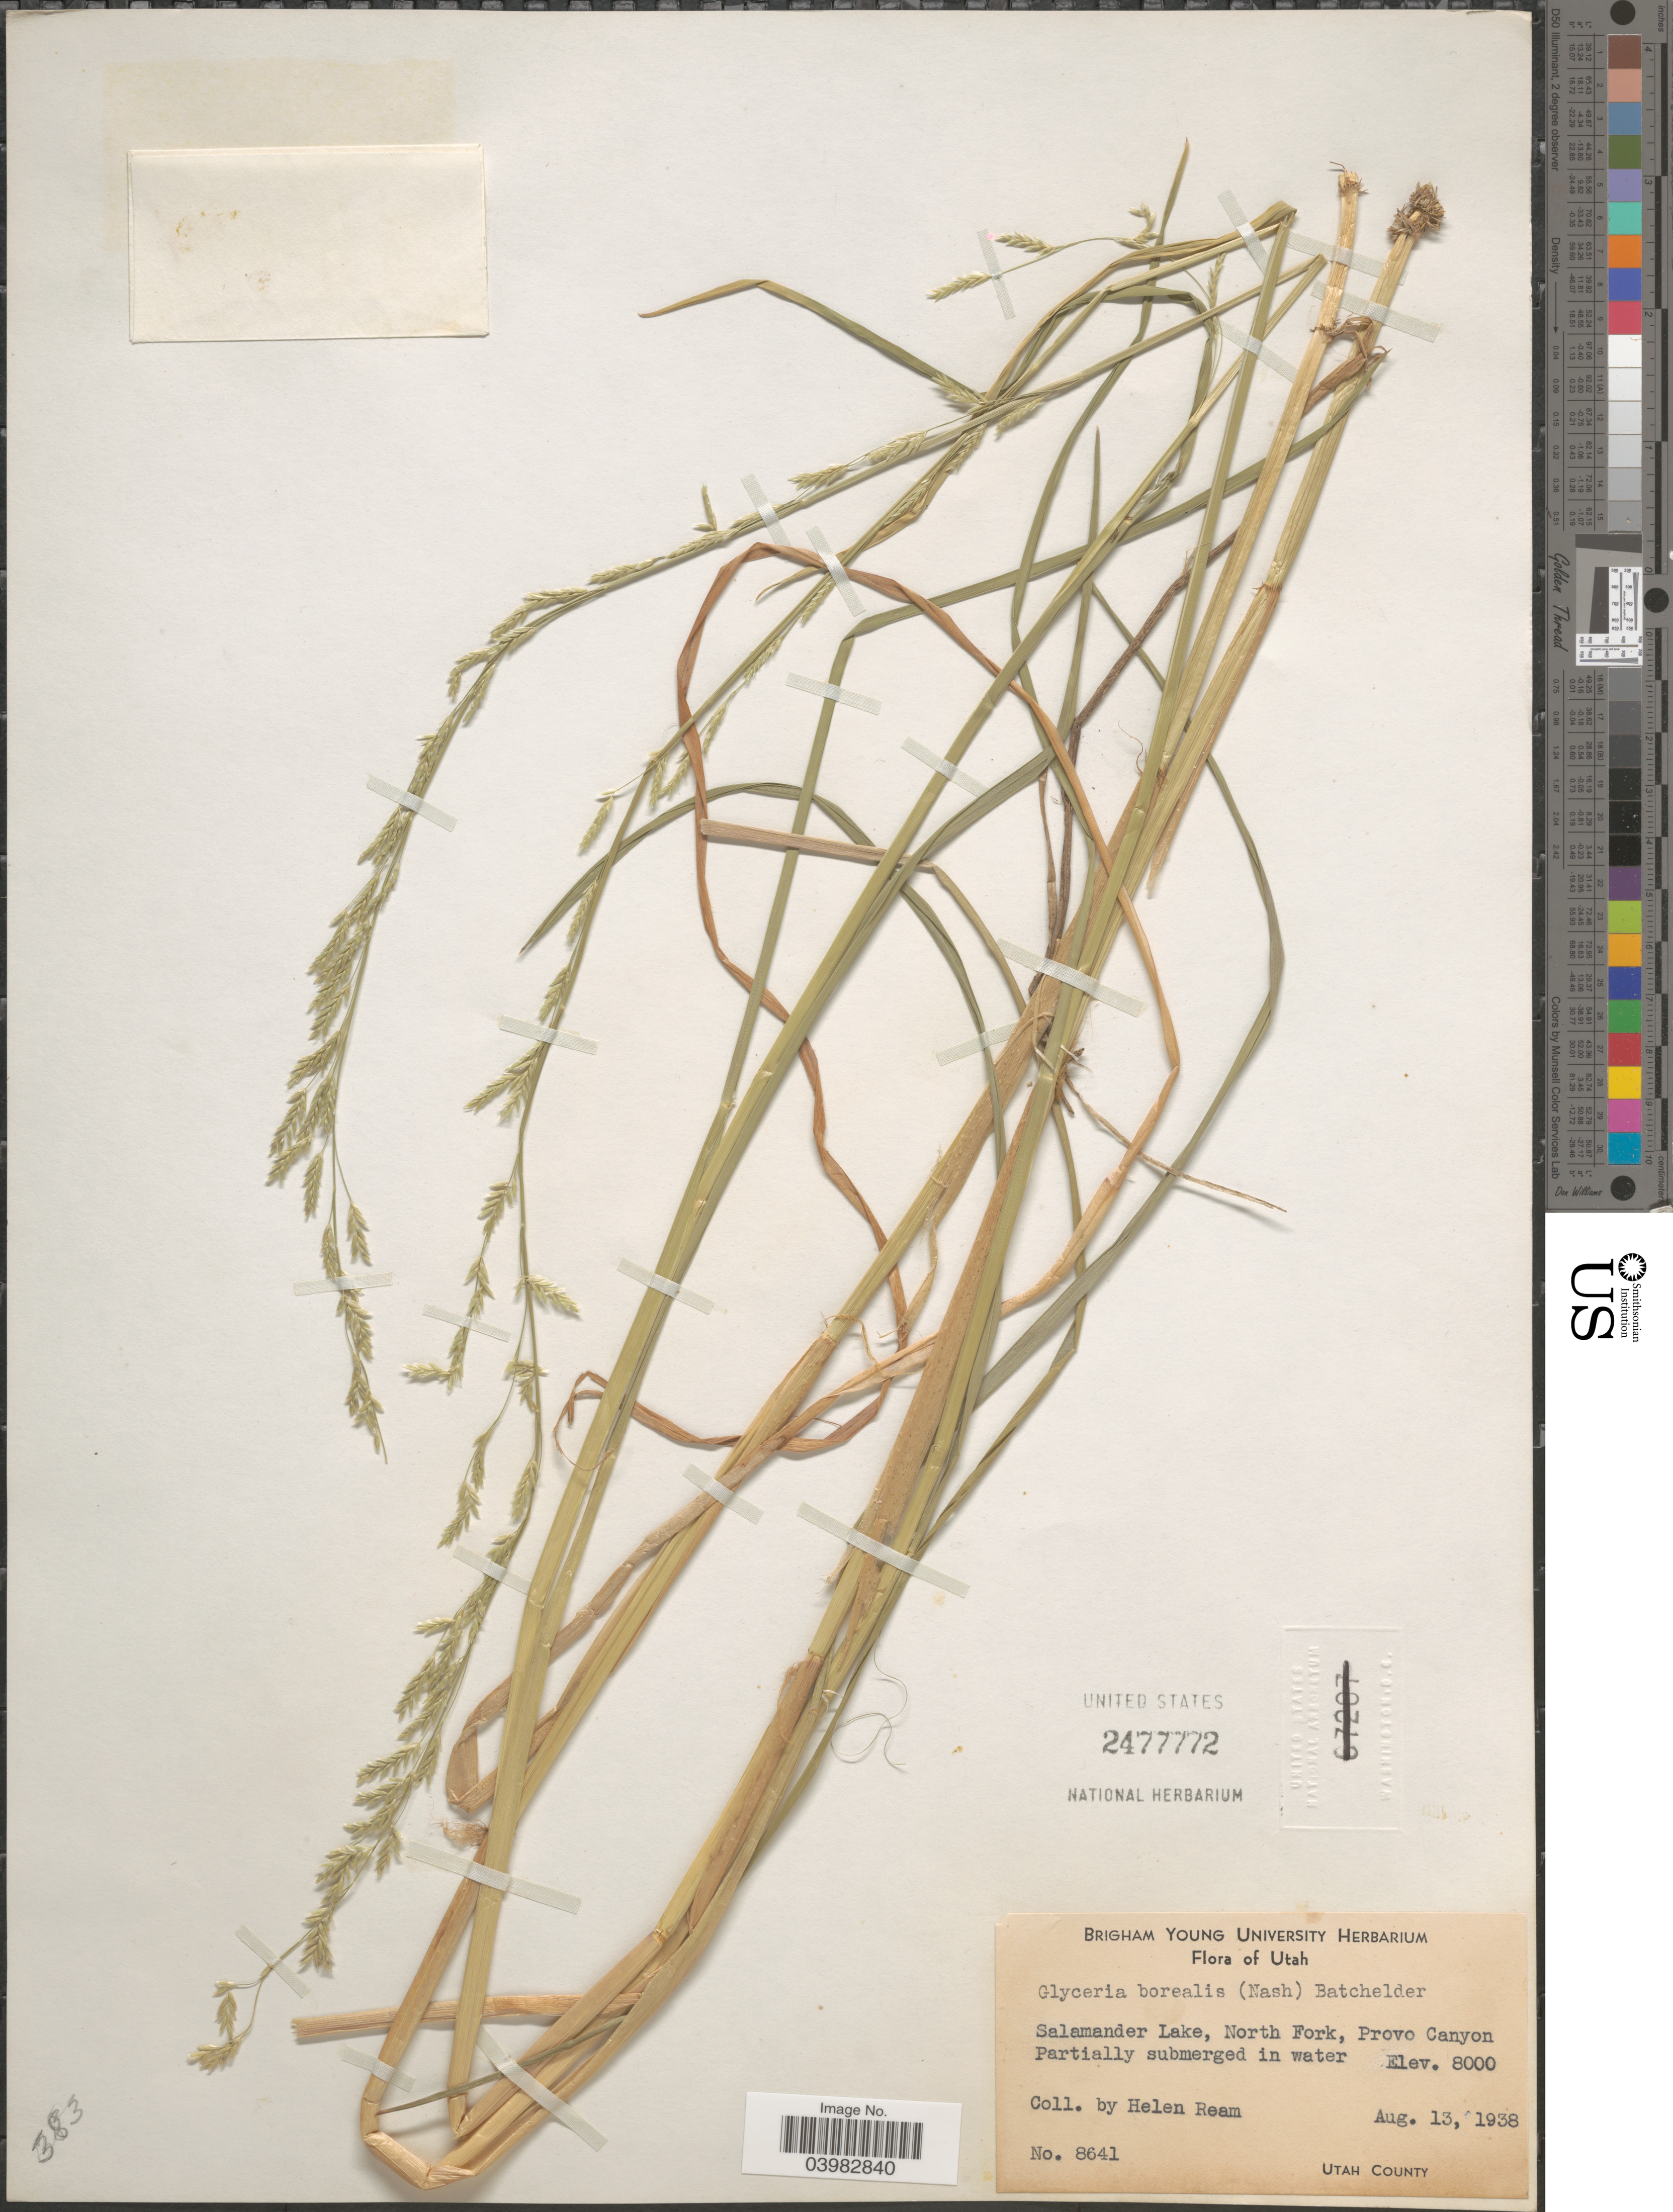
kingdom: Plantae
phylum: Tracheophyta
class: Liliopsida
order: Poales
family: Poaceae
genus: Glyceria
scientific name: Glyceria borealis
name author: (Nash) Batchelder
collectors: H. Ream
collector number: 8641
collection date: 1938-08-13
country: United States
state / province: Utah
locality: Salamander Lake, North Fork, Provo Canyon. Utah County.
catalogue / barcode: US 2477772